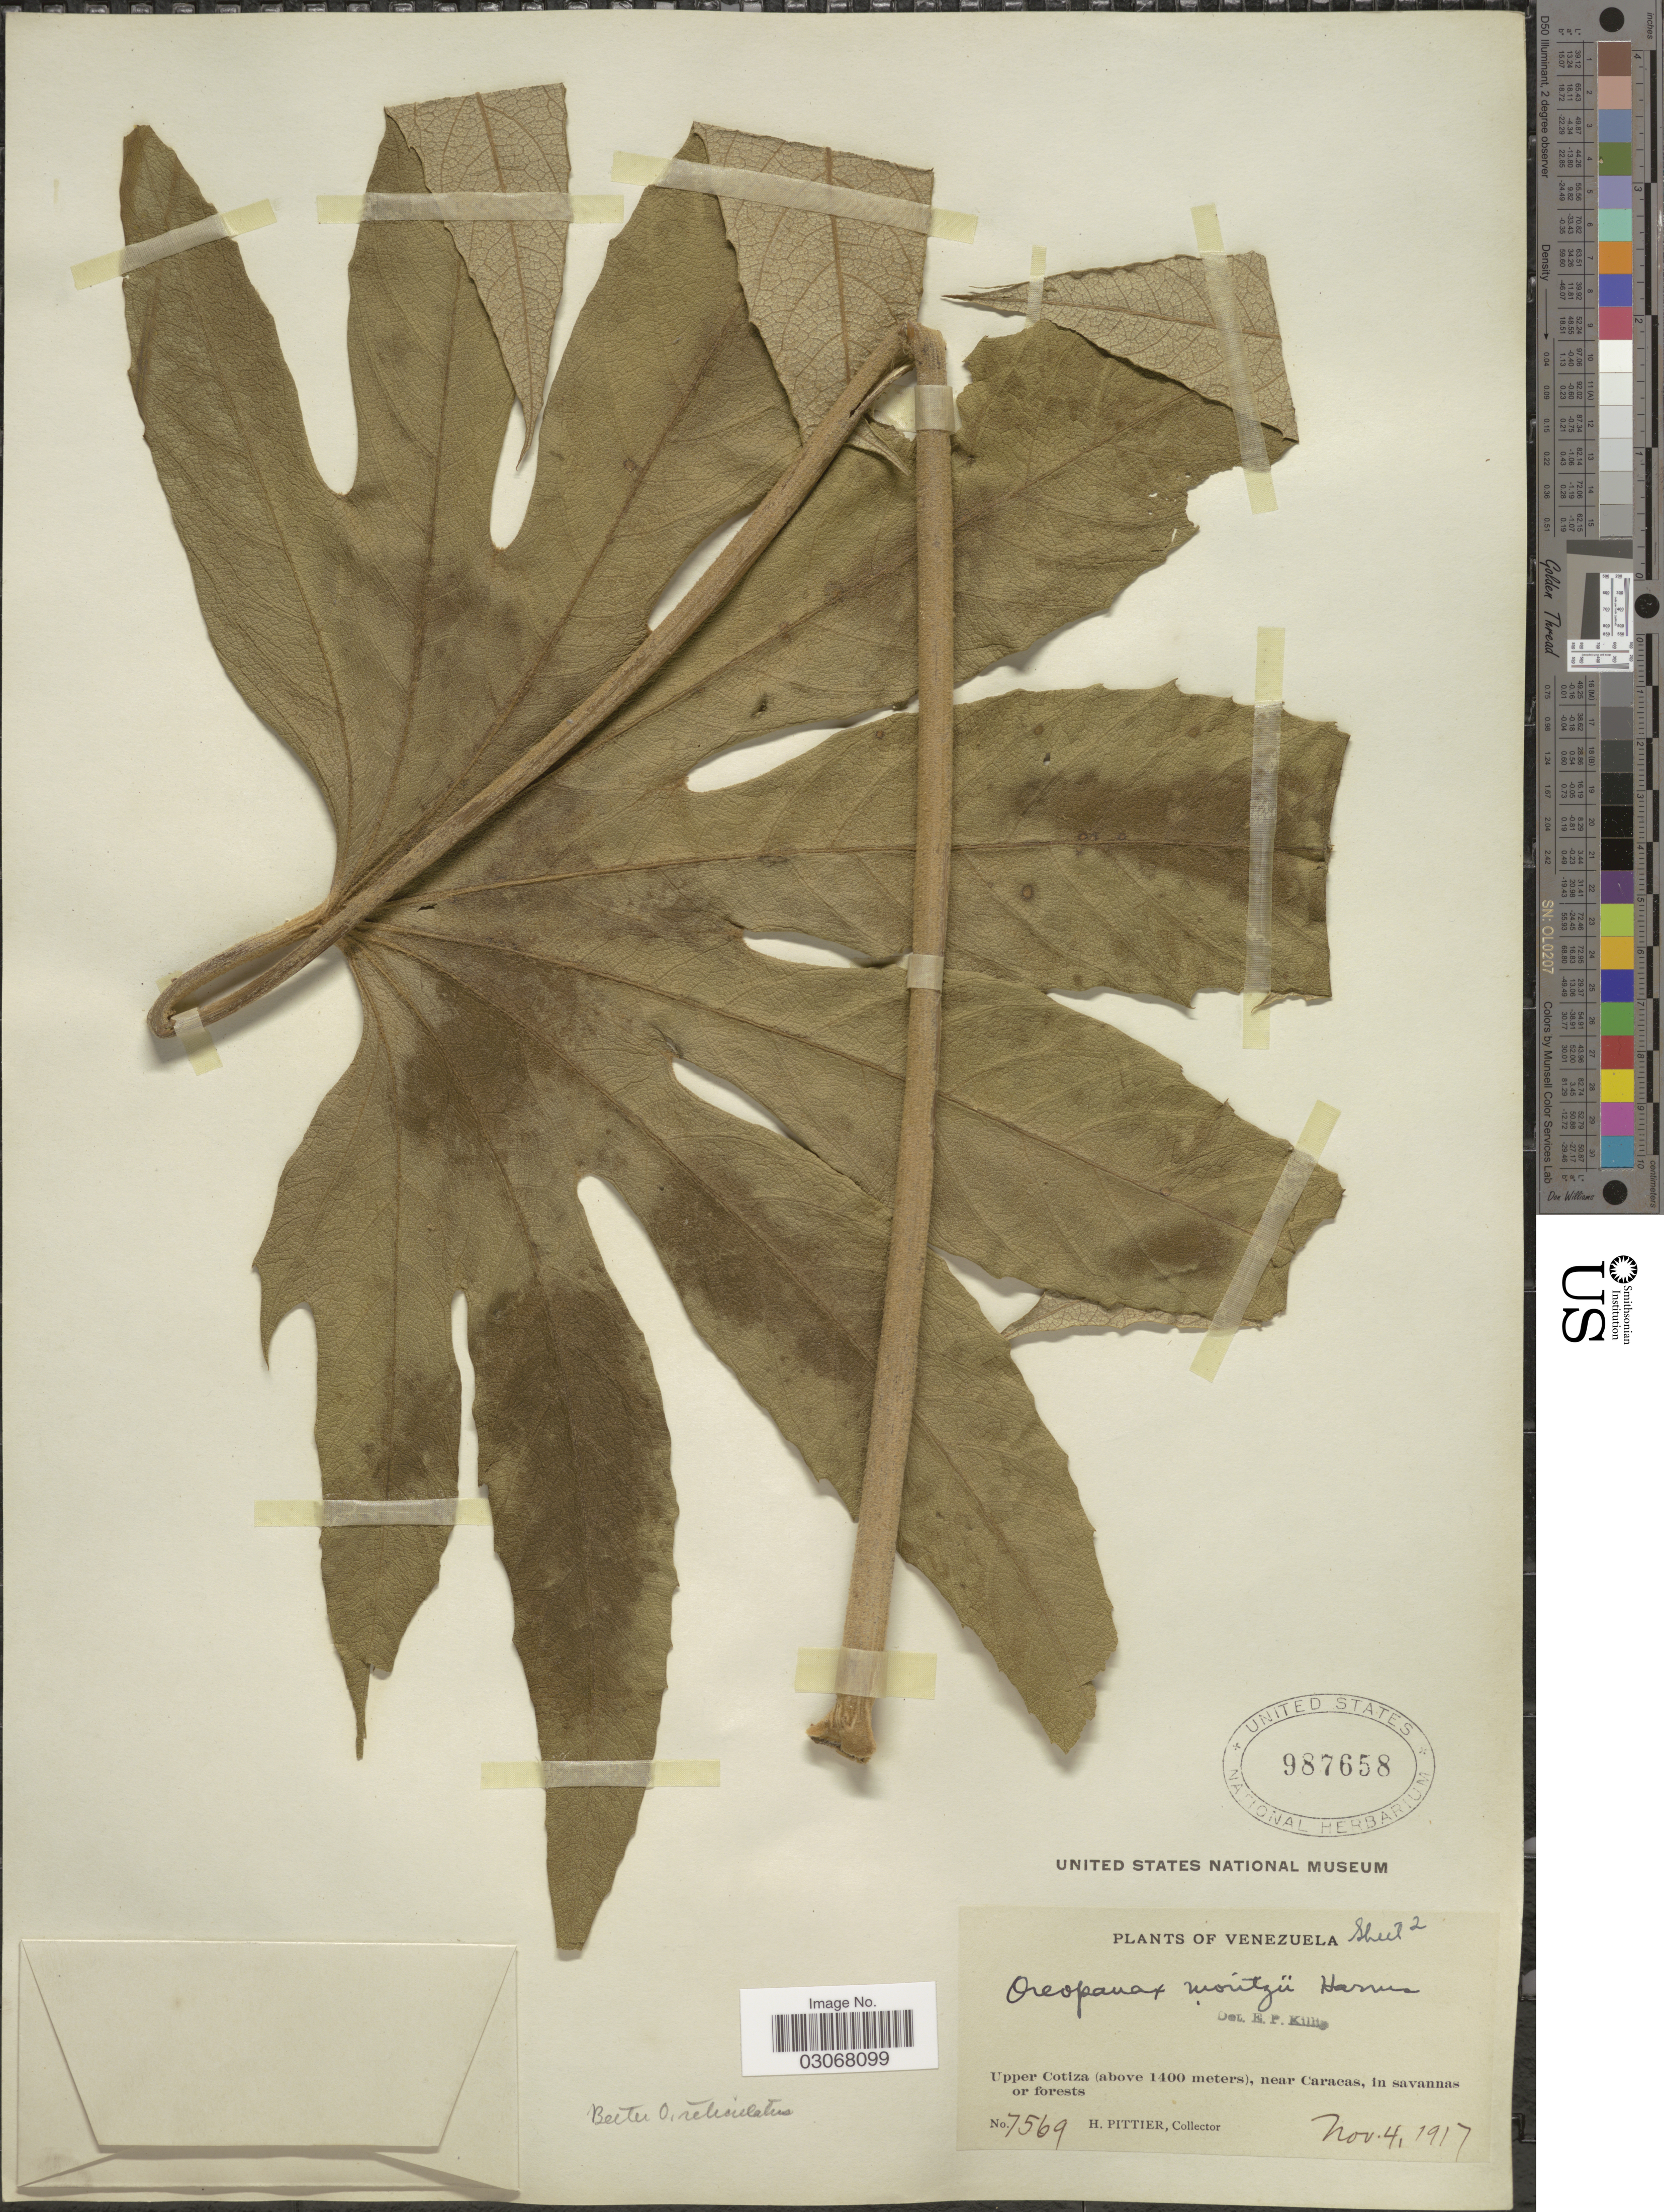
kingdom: Plantae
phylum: Tracheophyta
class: Magnoliopsida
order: Apiales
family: Araliaceae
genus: Oreopanax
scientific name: Oreopanax reticulatus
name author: (Willd. ex Schult.) Decne. & Planch.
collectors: H. F. Pittier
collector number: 7569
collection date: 1917-11-04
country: Venezuela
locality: Upper Cotiza, near Caracas.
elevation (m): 1400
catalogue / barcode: US 987658